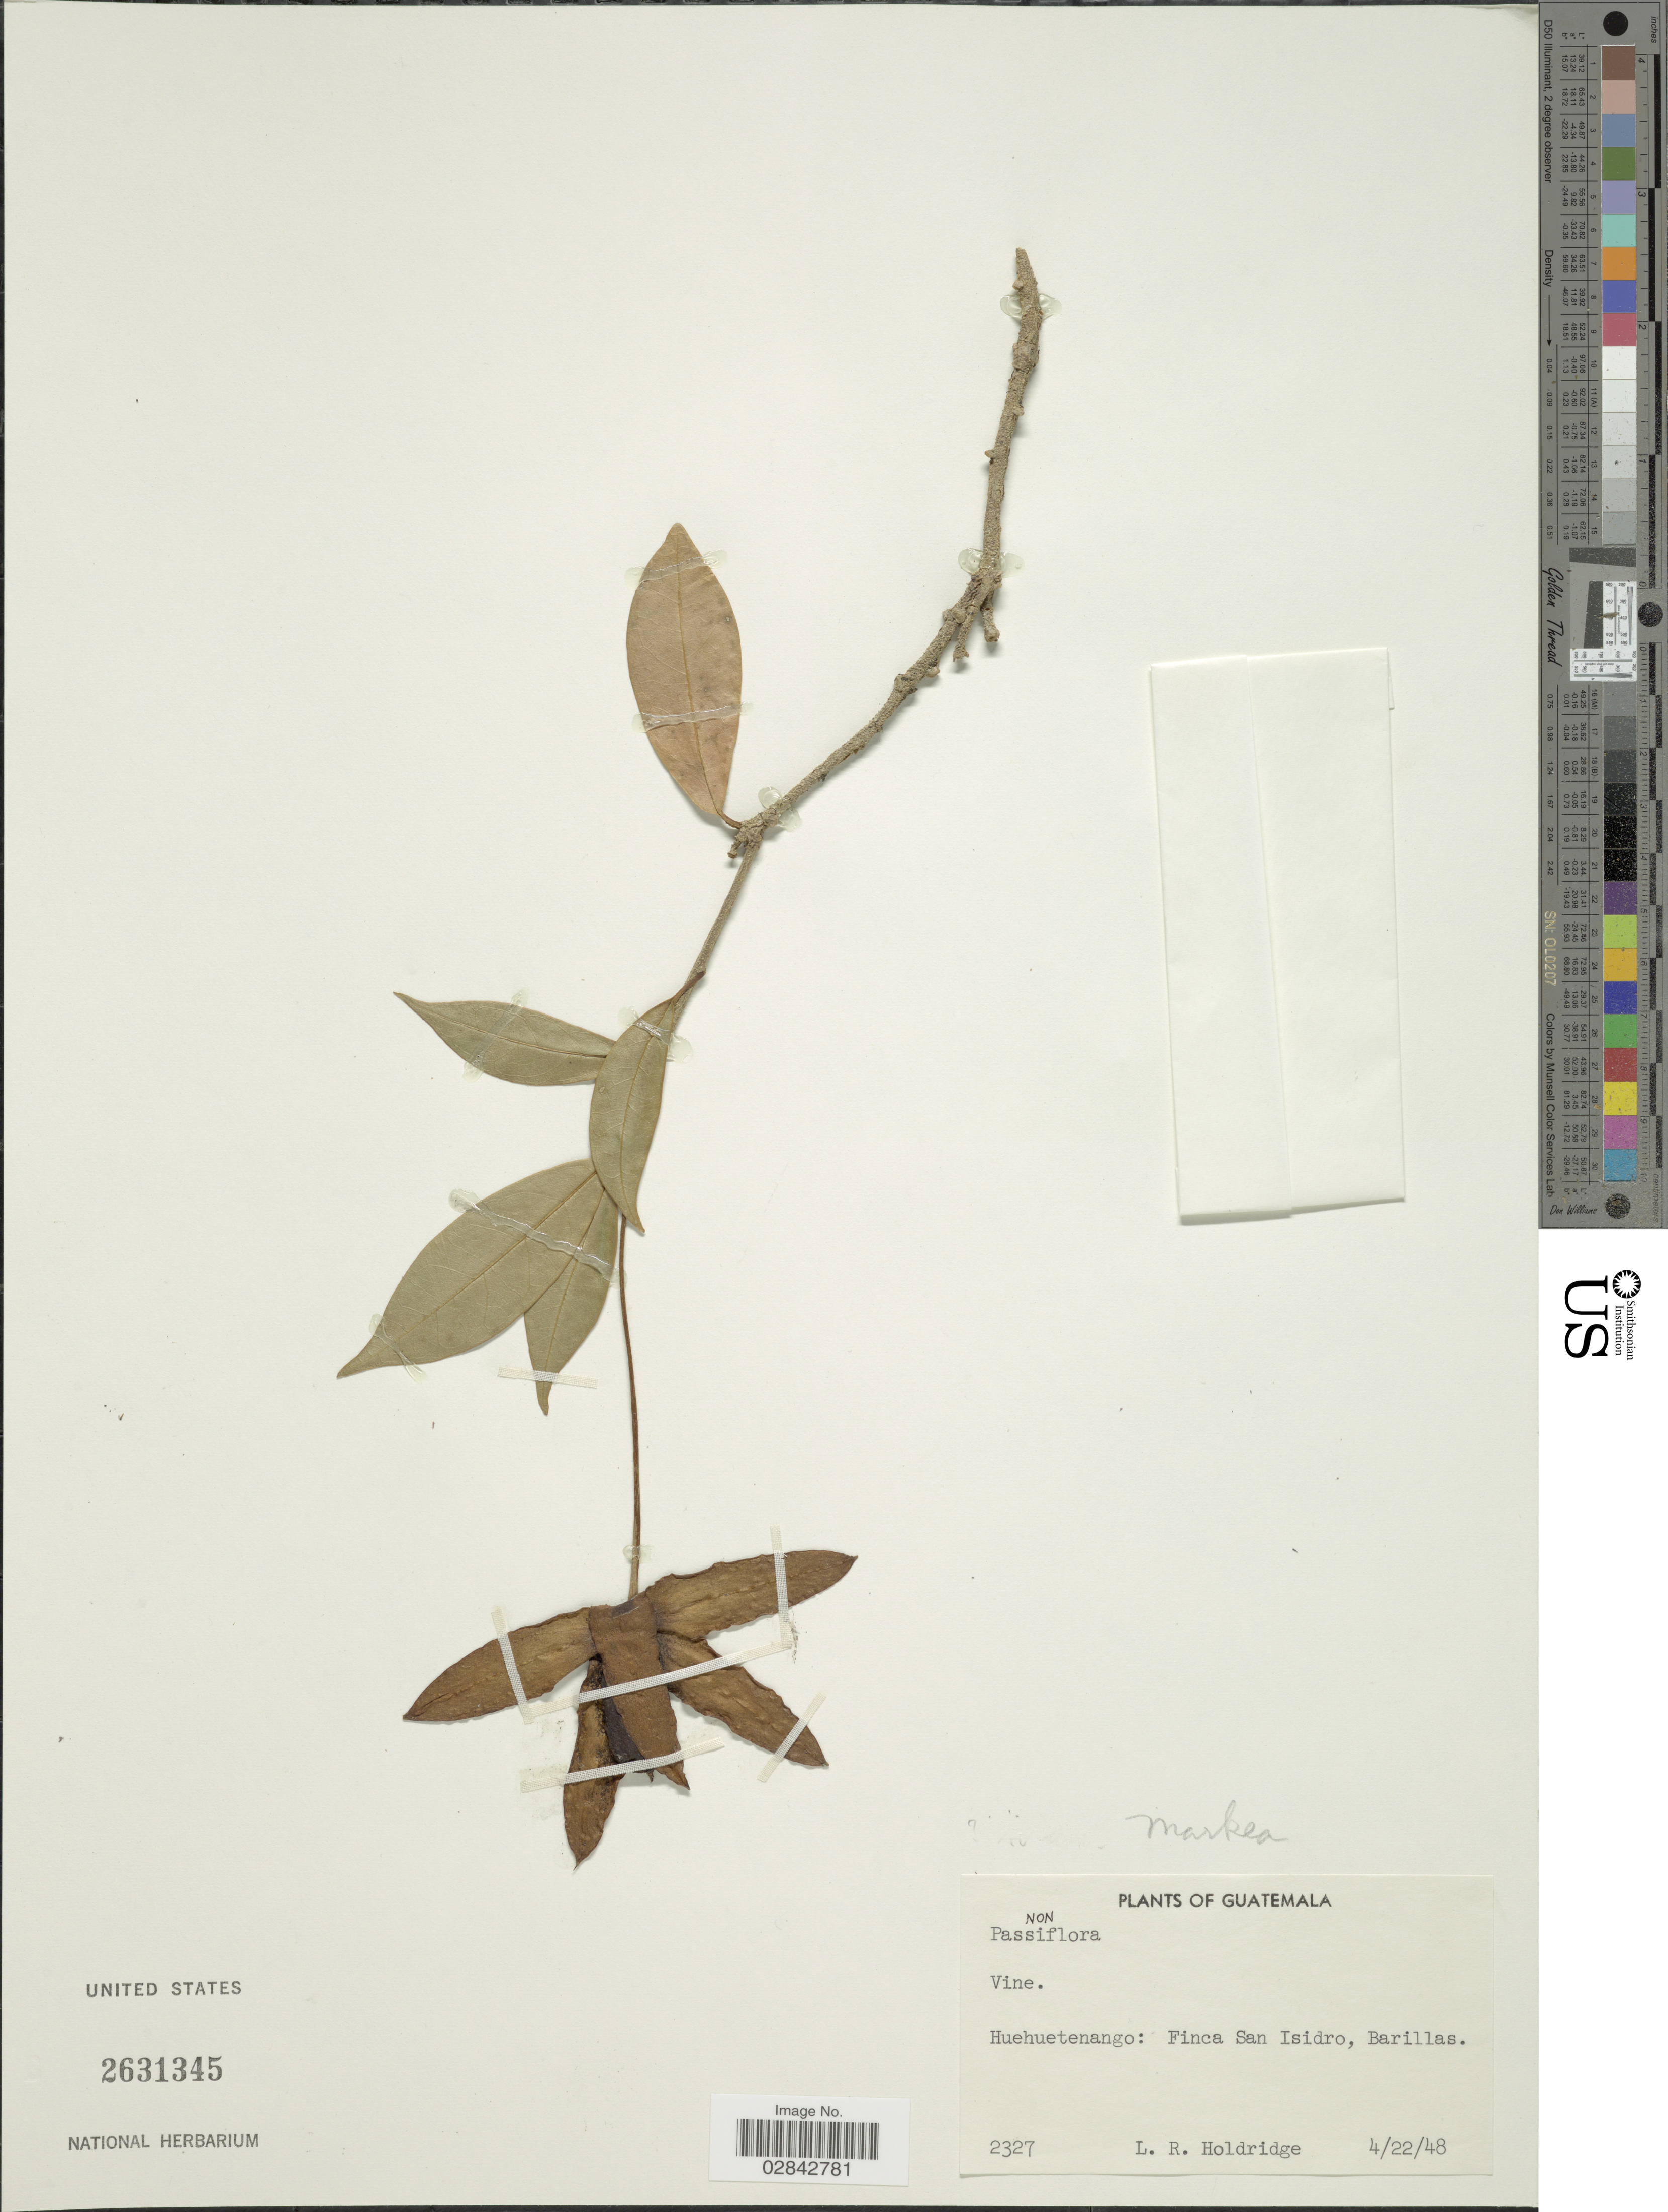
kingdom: Plantae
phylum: Tracheophyta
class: Magnoliopsida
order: Solanales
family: Solanaceae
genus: Markea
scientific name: Markea sp.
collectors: L. Holdridge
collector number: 2327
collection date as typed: Transcribed d/m/y: 22/4/48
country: Guatemala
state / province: Huehuetenango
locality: Finca San Isidro, Barillas.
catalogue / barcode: US 2631345